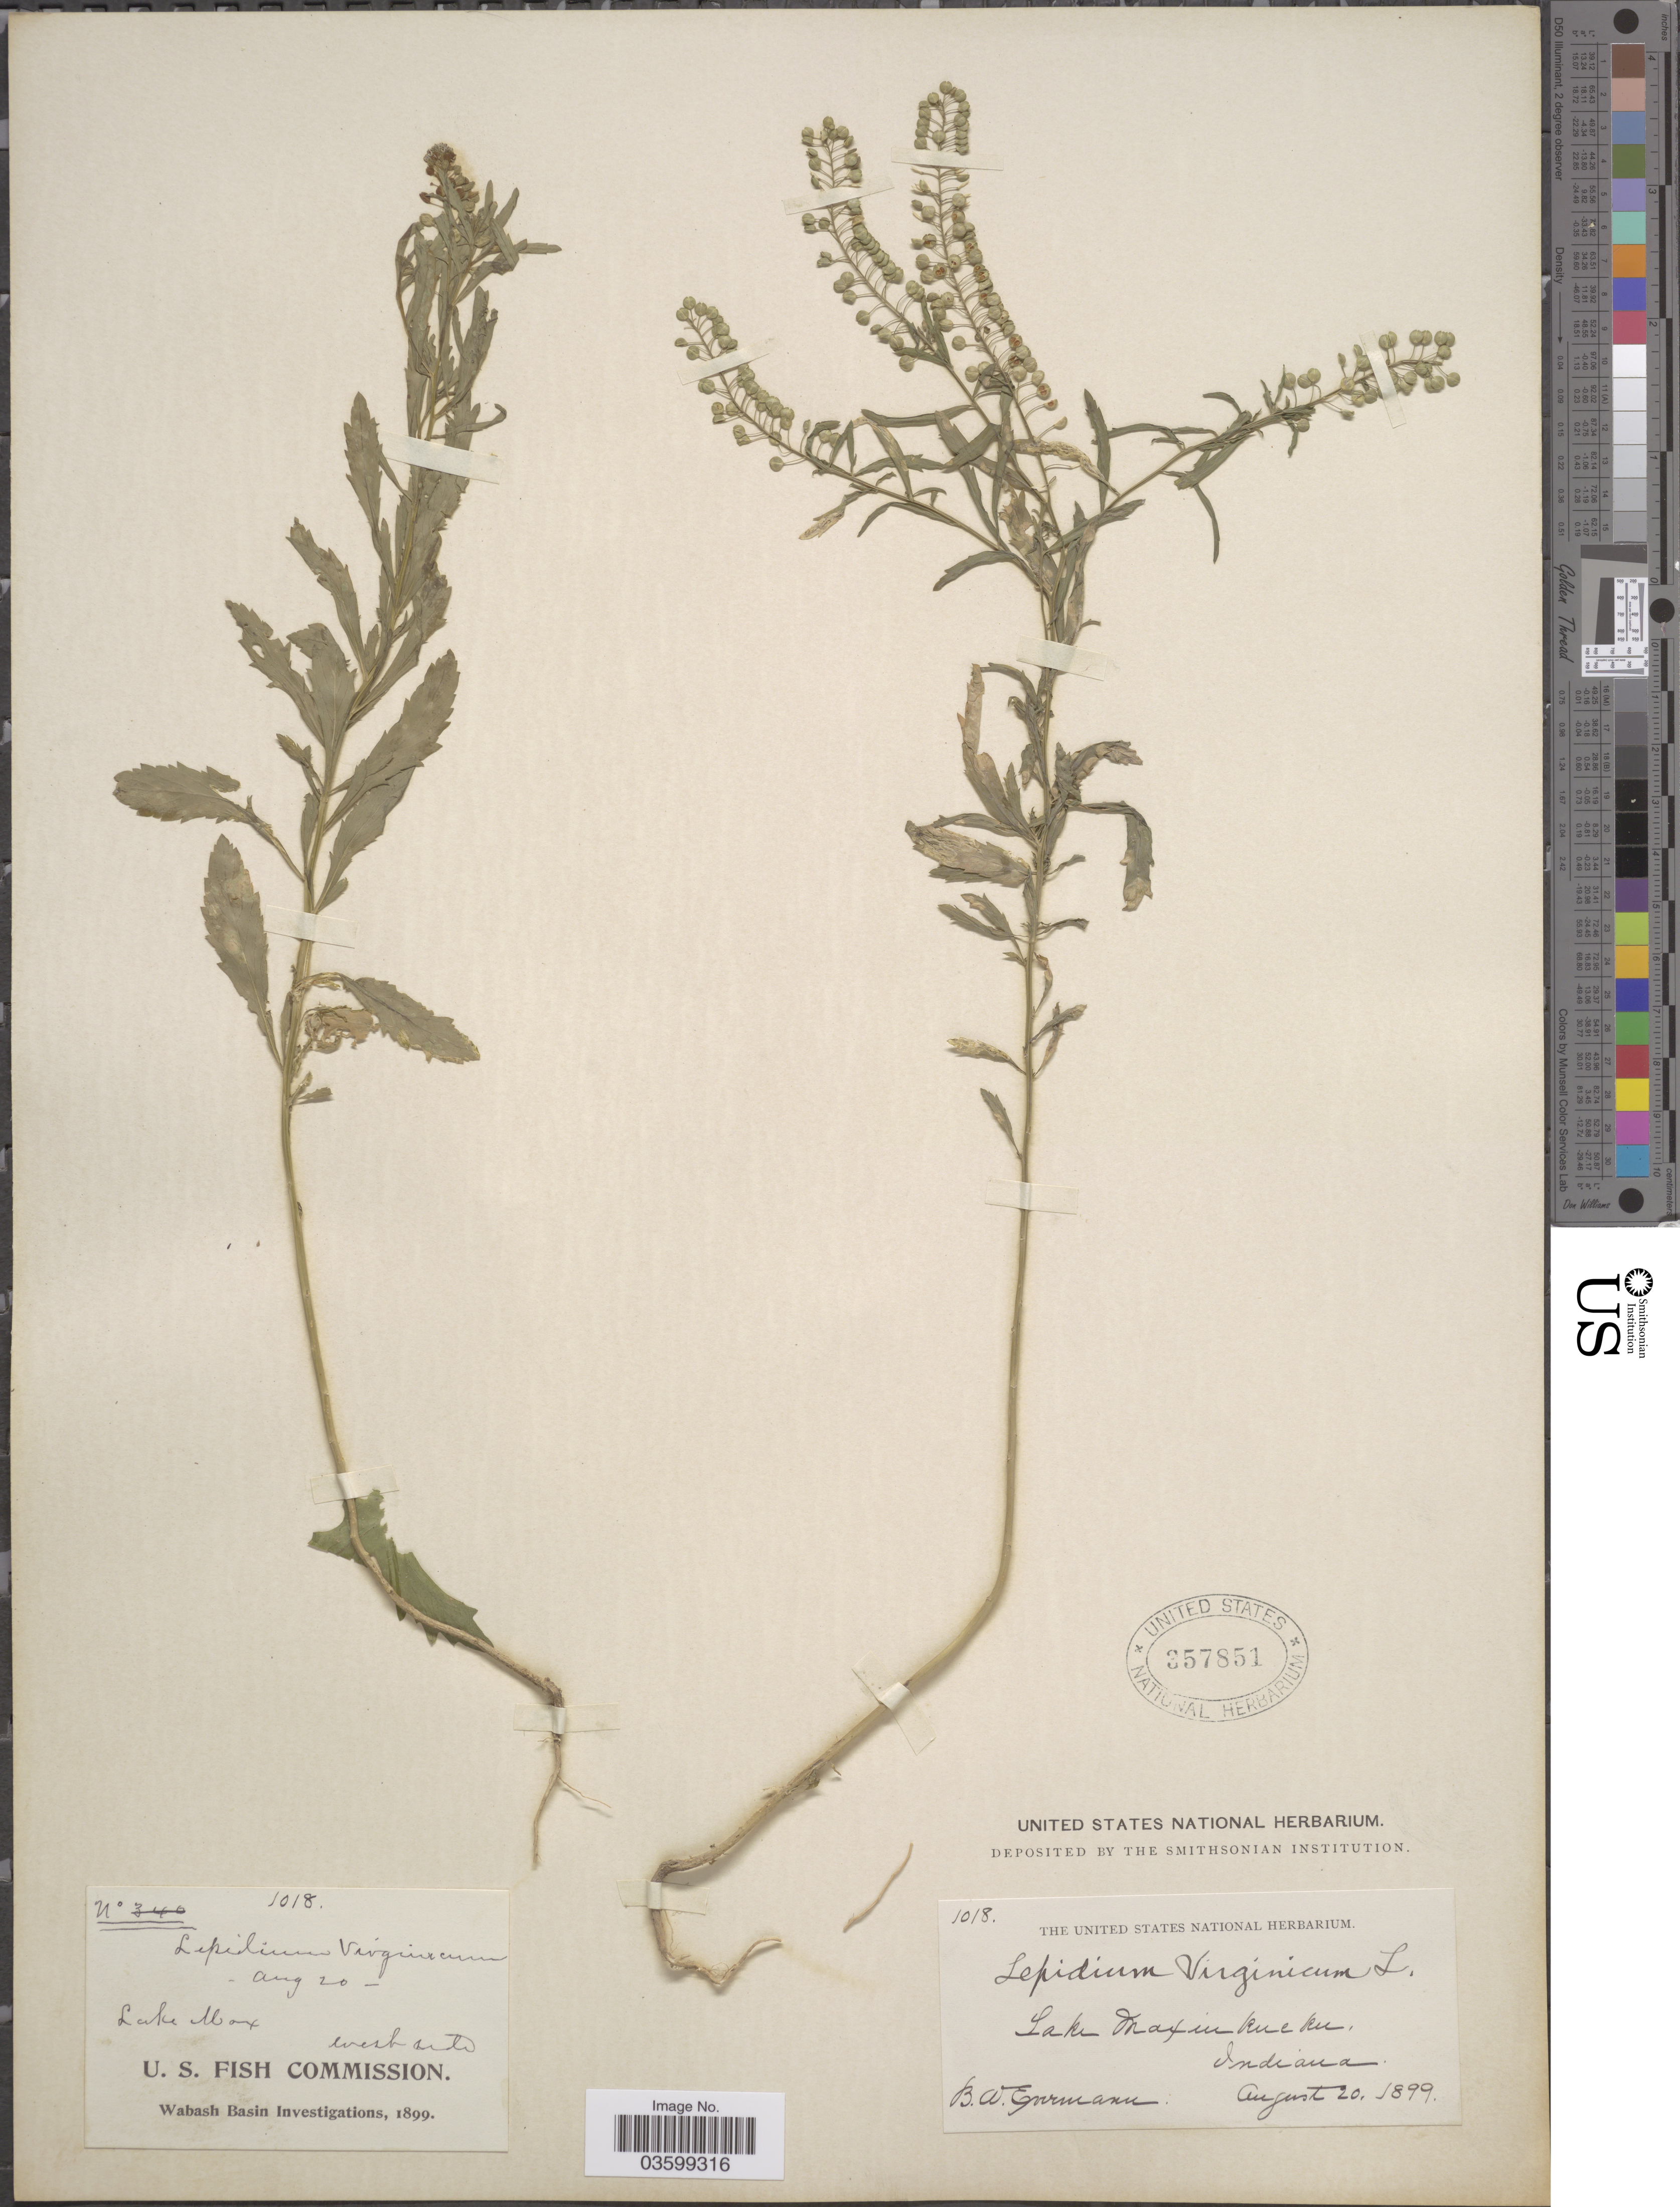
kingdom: Plantae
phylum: Tracheophyta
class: Magnoliopsida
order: Brassicales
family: Brassicaceae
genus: Lepidium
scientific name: Lepidium virginicum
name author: L.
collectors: B. W. Evermann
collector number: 1018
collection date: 1899-08-20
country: United States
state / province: Indiana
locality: Lake Maxinkuckee.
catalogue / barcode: US 357851